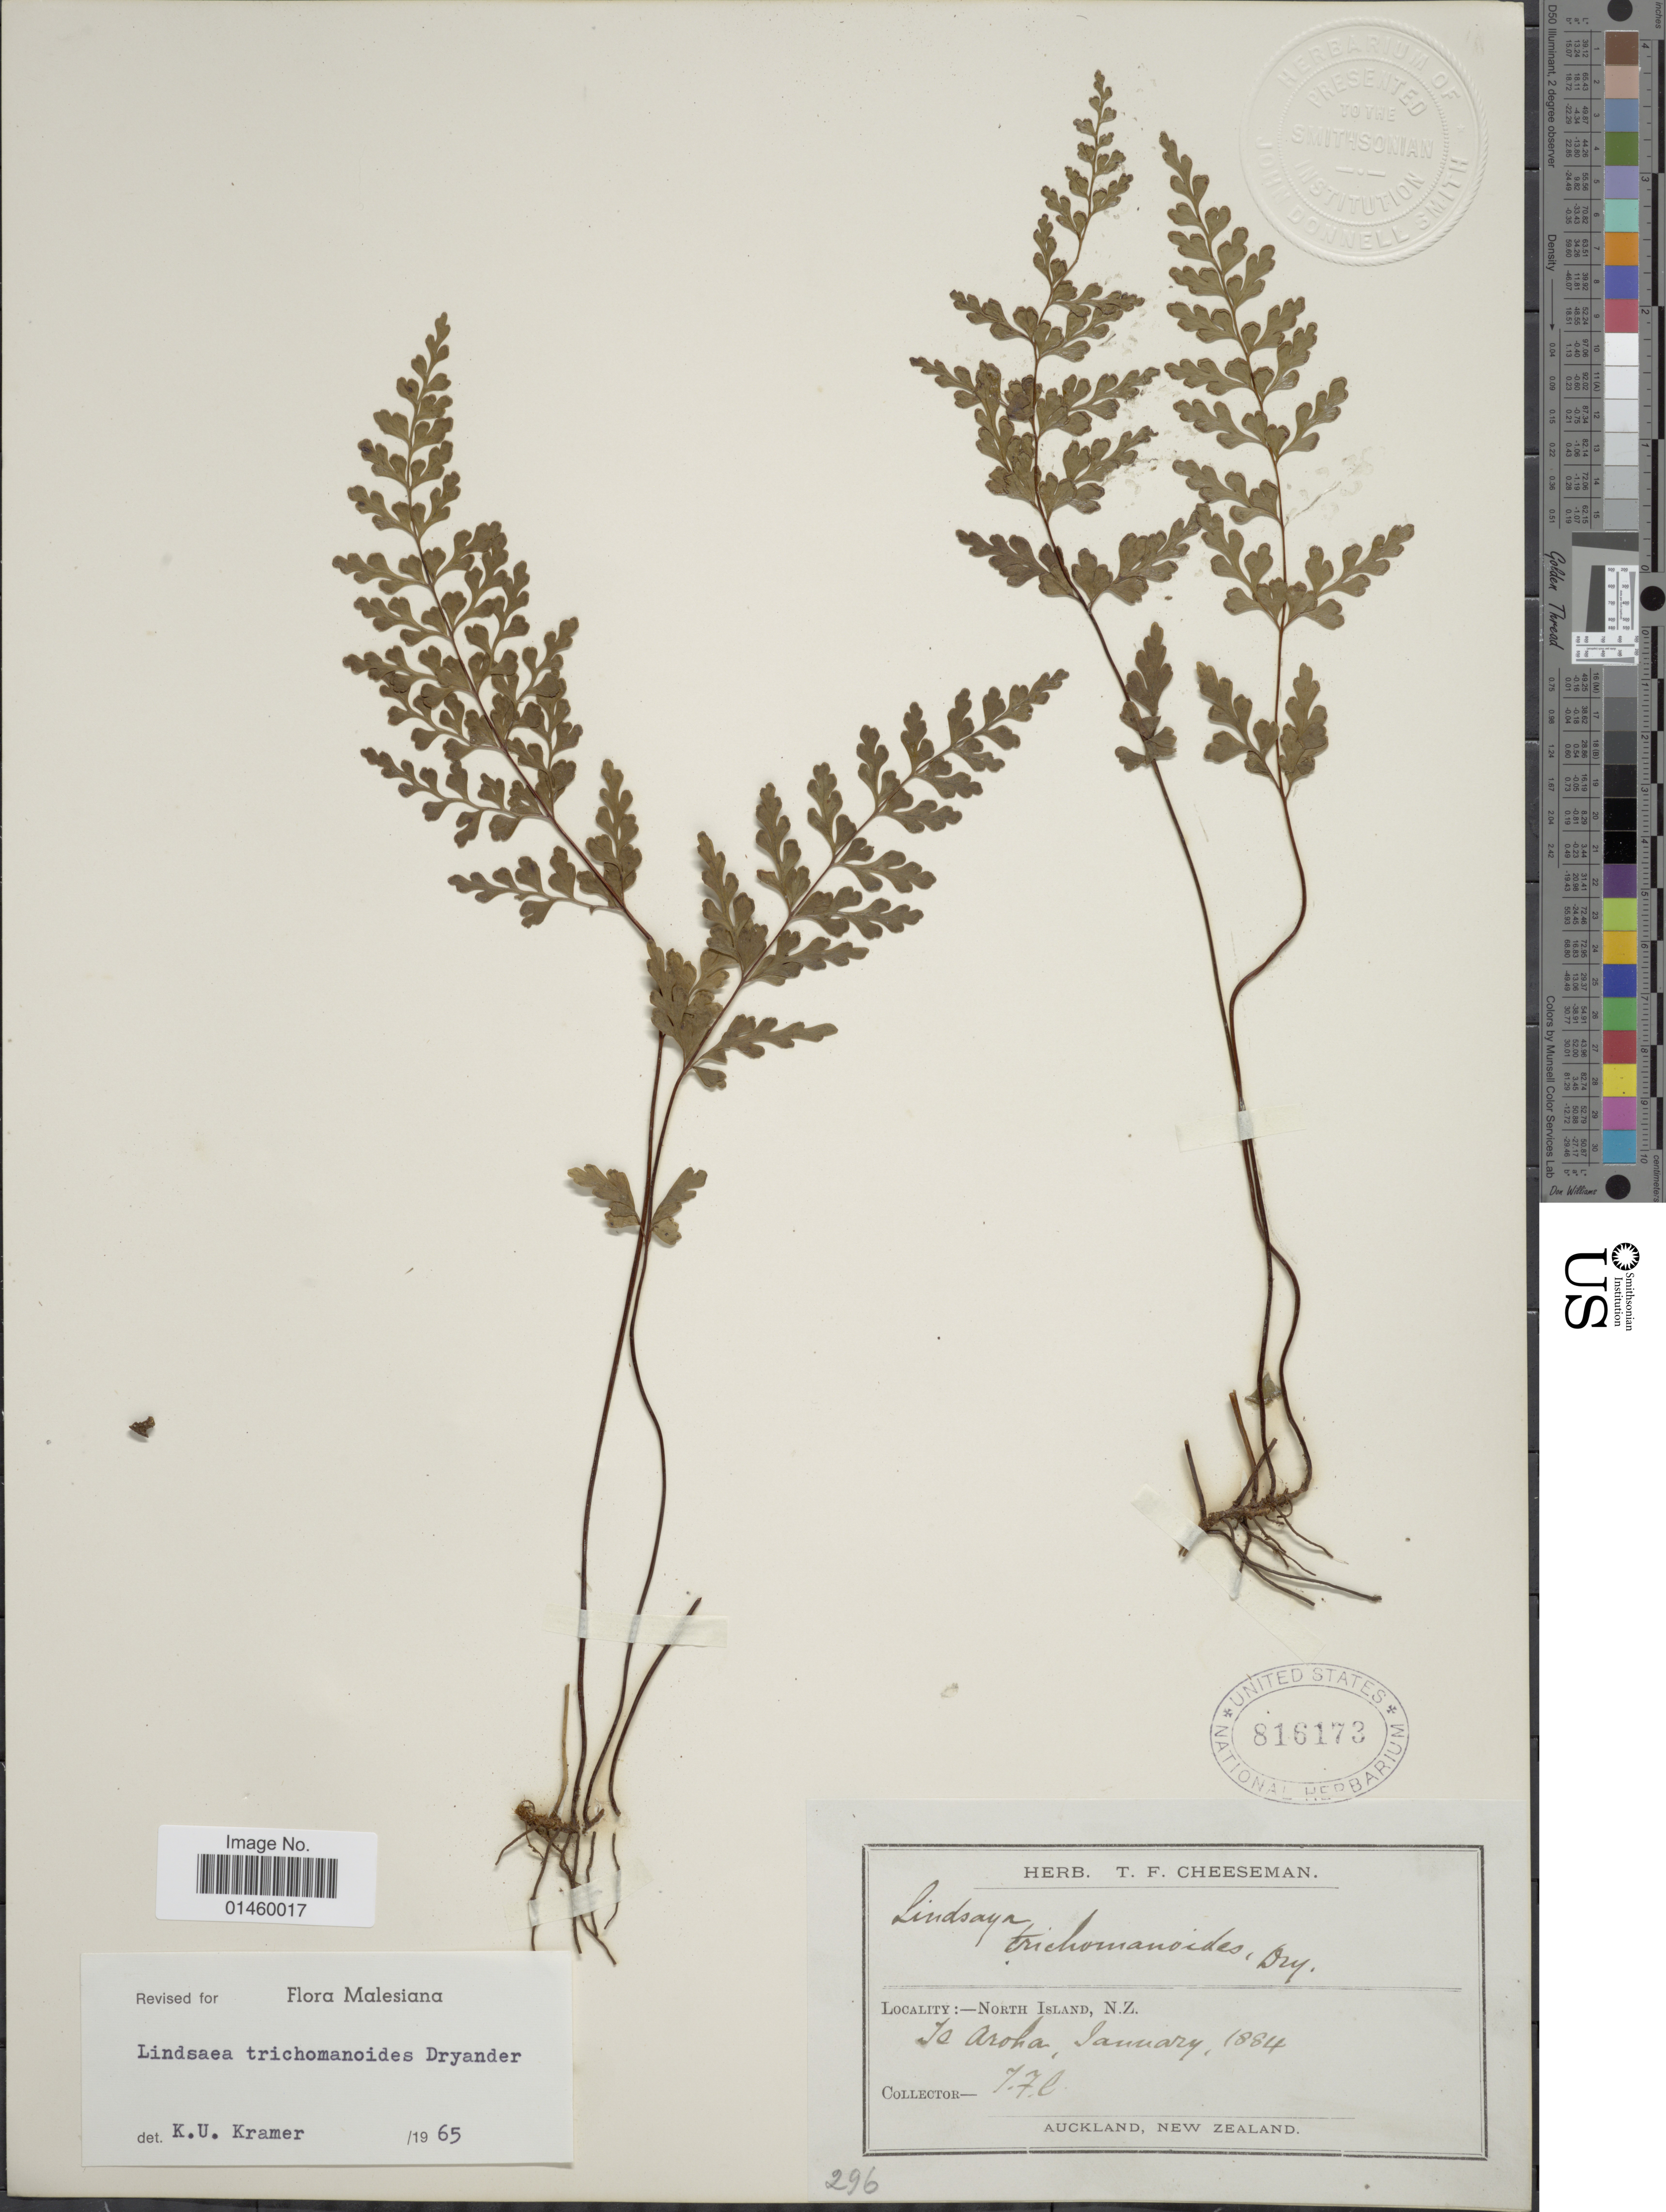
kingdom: Plantae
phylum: Tracheophyta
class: Polypodiopsida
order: Polypodiales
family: Lindsaeaceae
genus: Lindsaea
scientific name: Lindsaea trichomanoides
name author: Dryand.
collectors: T. F. Cheeseman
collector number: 296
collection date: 1884-01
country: New Zealand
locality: North Island, N.Z. Is Aroha.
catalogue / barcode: US 816173